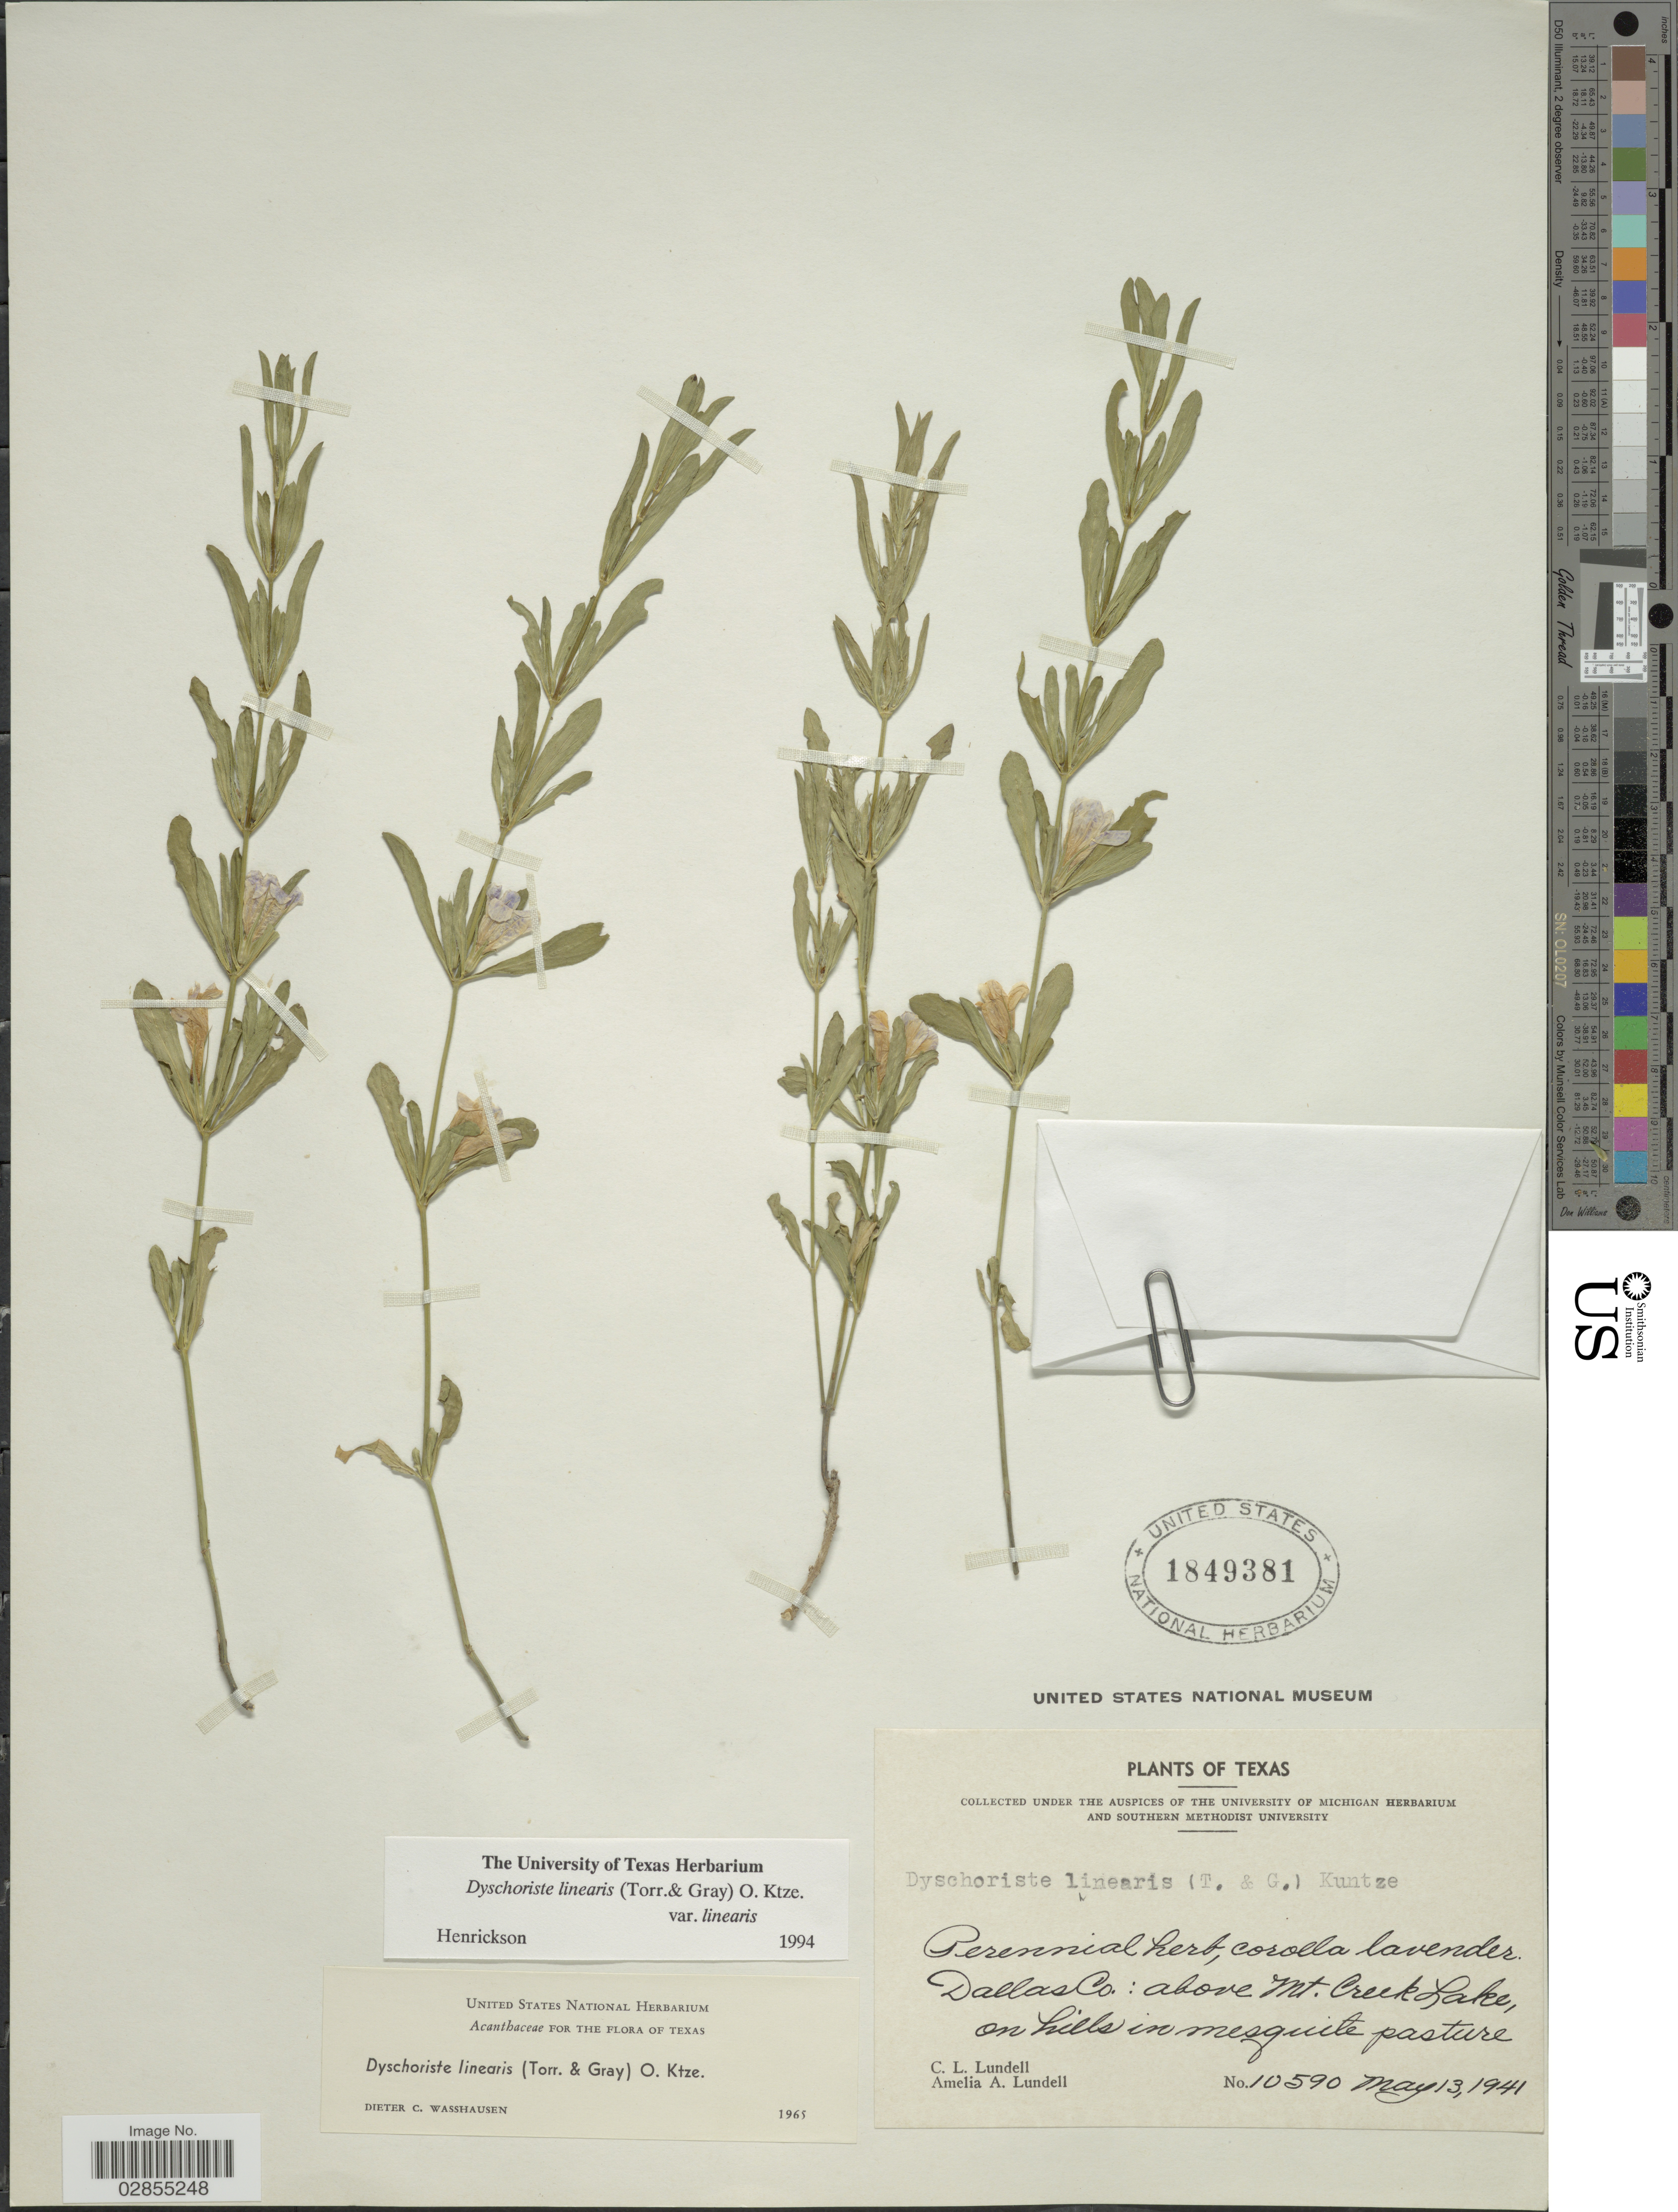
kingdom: Plantae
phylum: Tracheophyta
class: Magnoliopsida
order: Lamiales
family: Acanthaceae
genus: Dyschoriste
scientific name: Dyschoriste linearis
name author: (Torr. & A. Gray) Kuntze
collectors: C. L. Lundell & A. A. Lundell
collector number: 10590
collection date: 1941-05-13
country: United States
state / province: Texas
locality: Dallas Co.: above Mt. Creek Lake, on hills in mesquite pasture.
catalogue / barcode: US 1849381